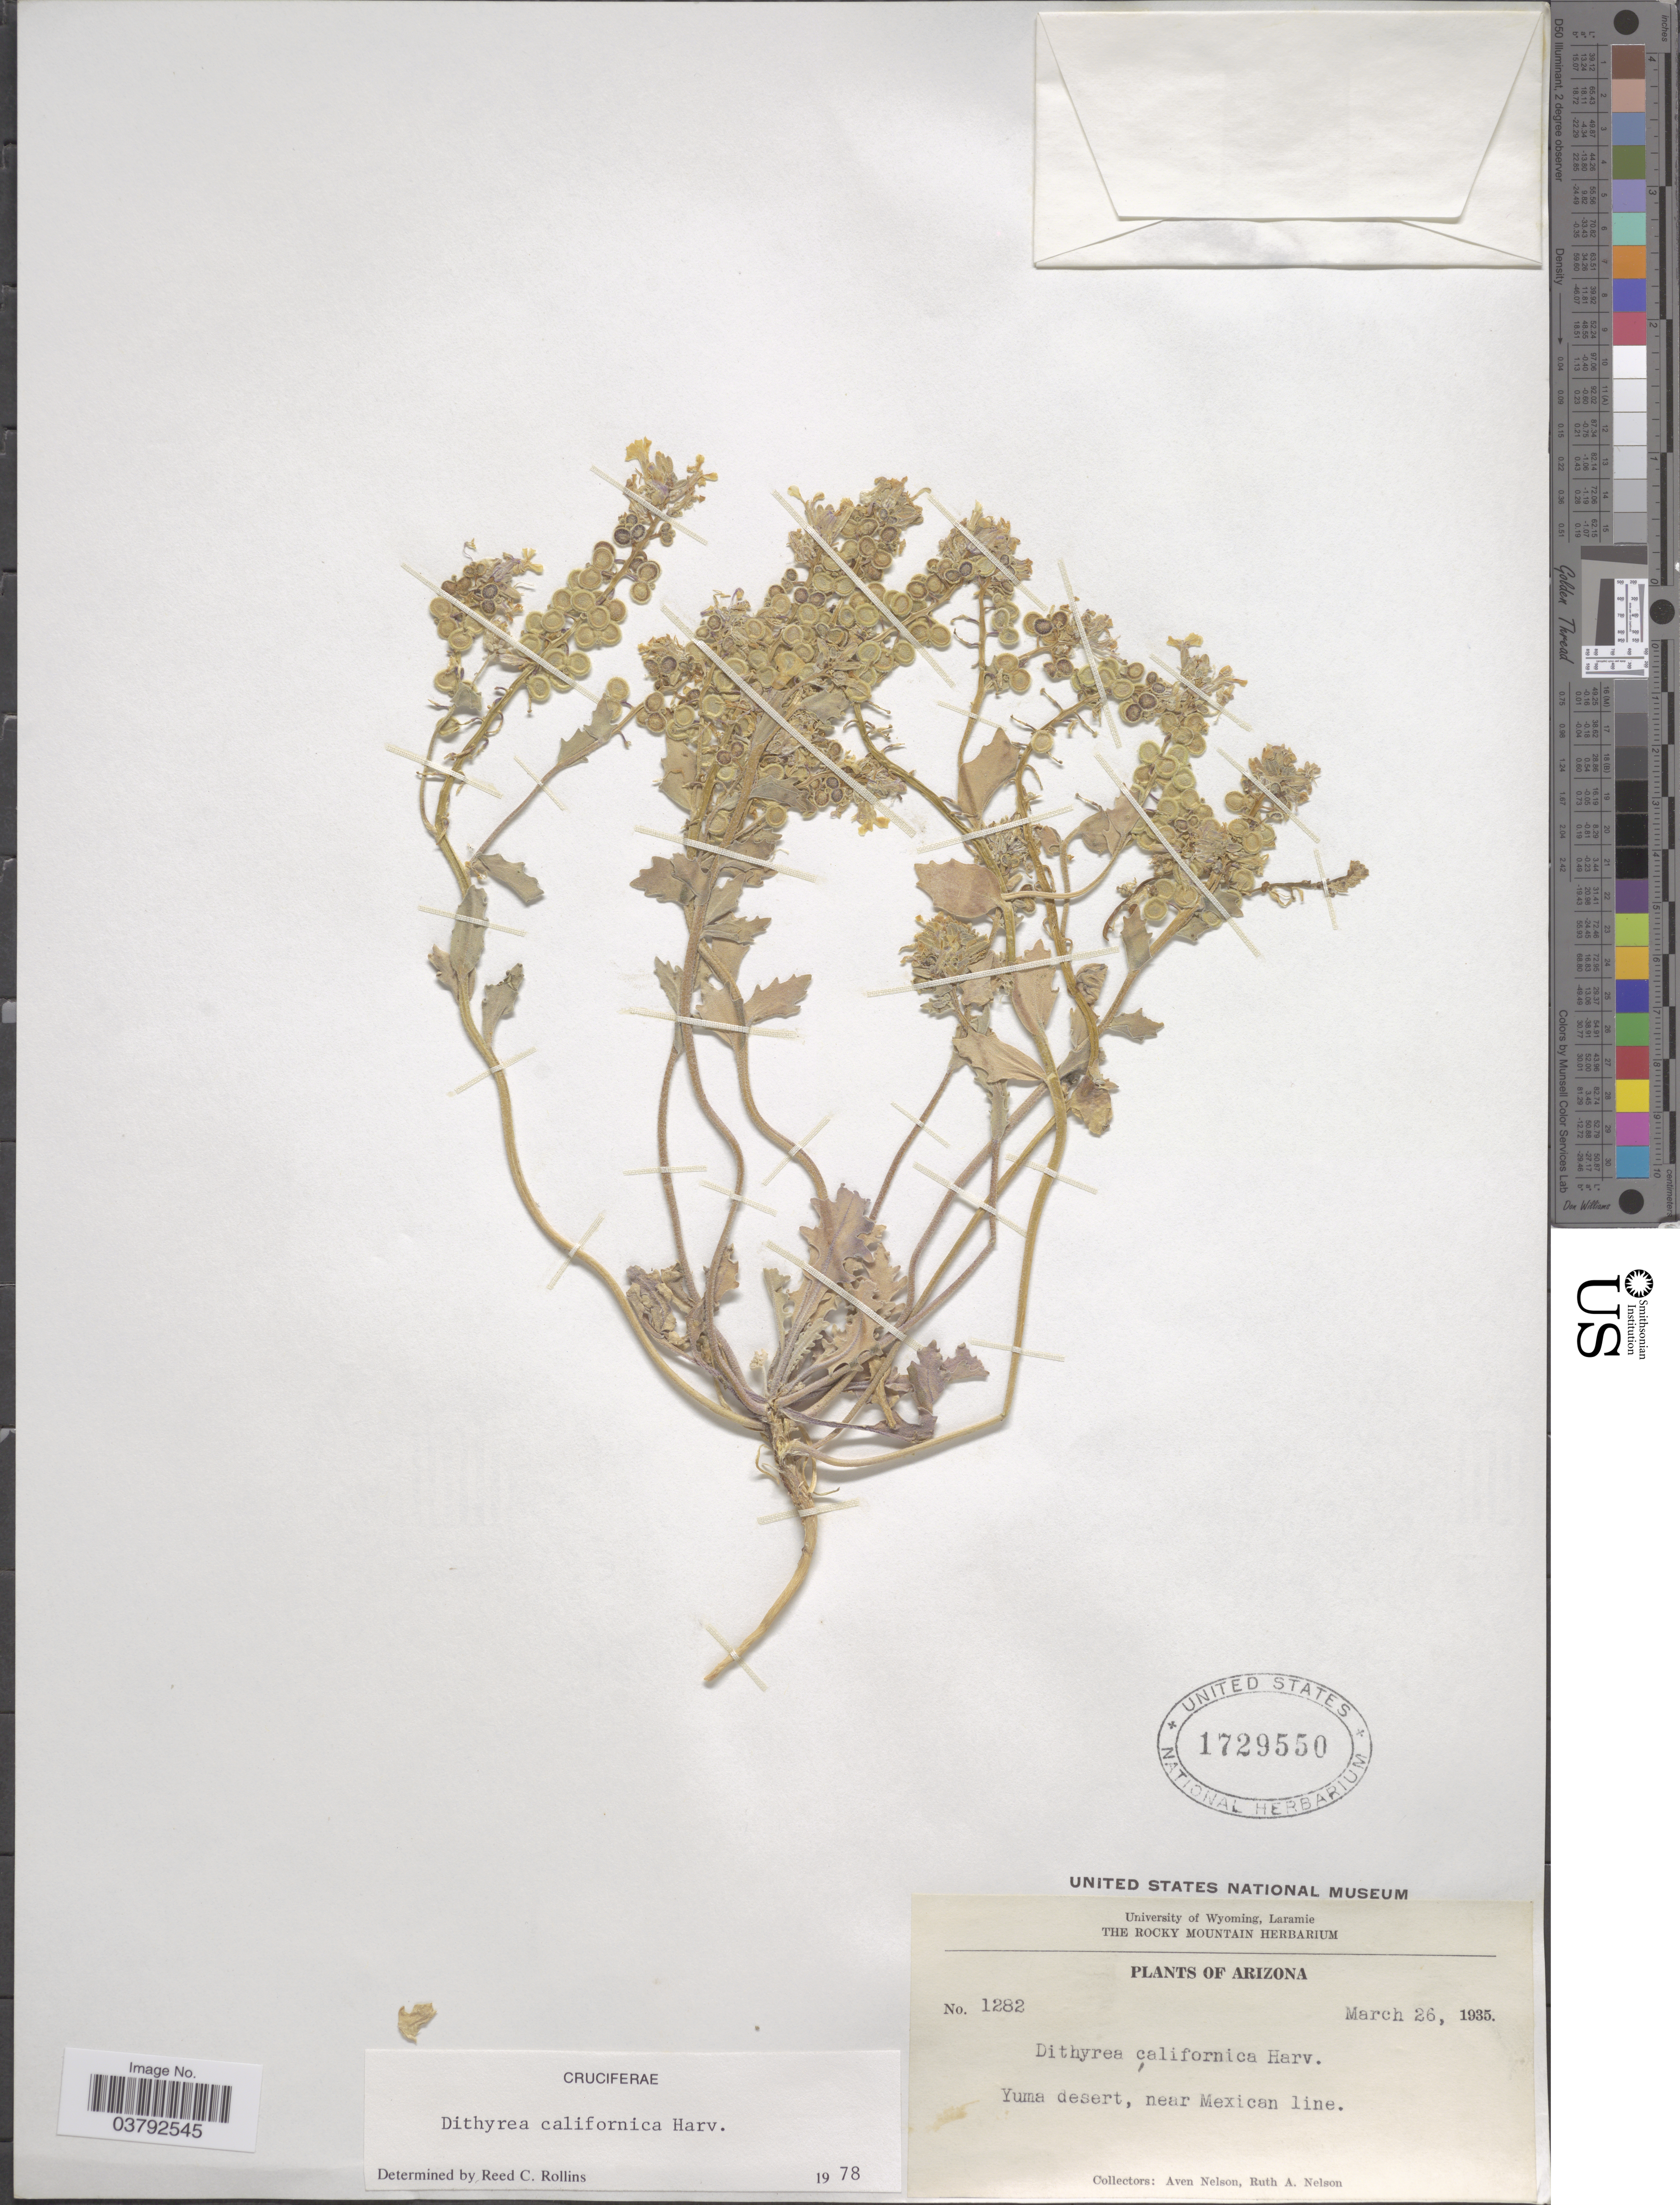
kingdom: Plantae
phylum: Tracheophyta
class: Magnoliopsida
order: Brassicales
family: Brassicaceae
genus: Dithyrea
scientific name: Dithyrea californica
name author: Harv.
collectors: A. Nelson & R. A. Nelson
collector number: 1282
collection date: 1935-03-26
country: United States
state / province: Arizona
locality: Yuma desert, near Mexican line.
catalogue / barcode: US 1729550